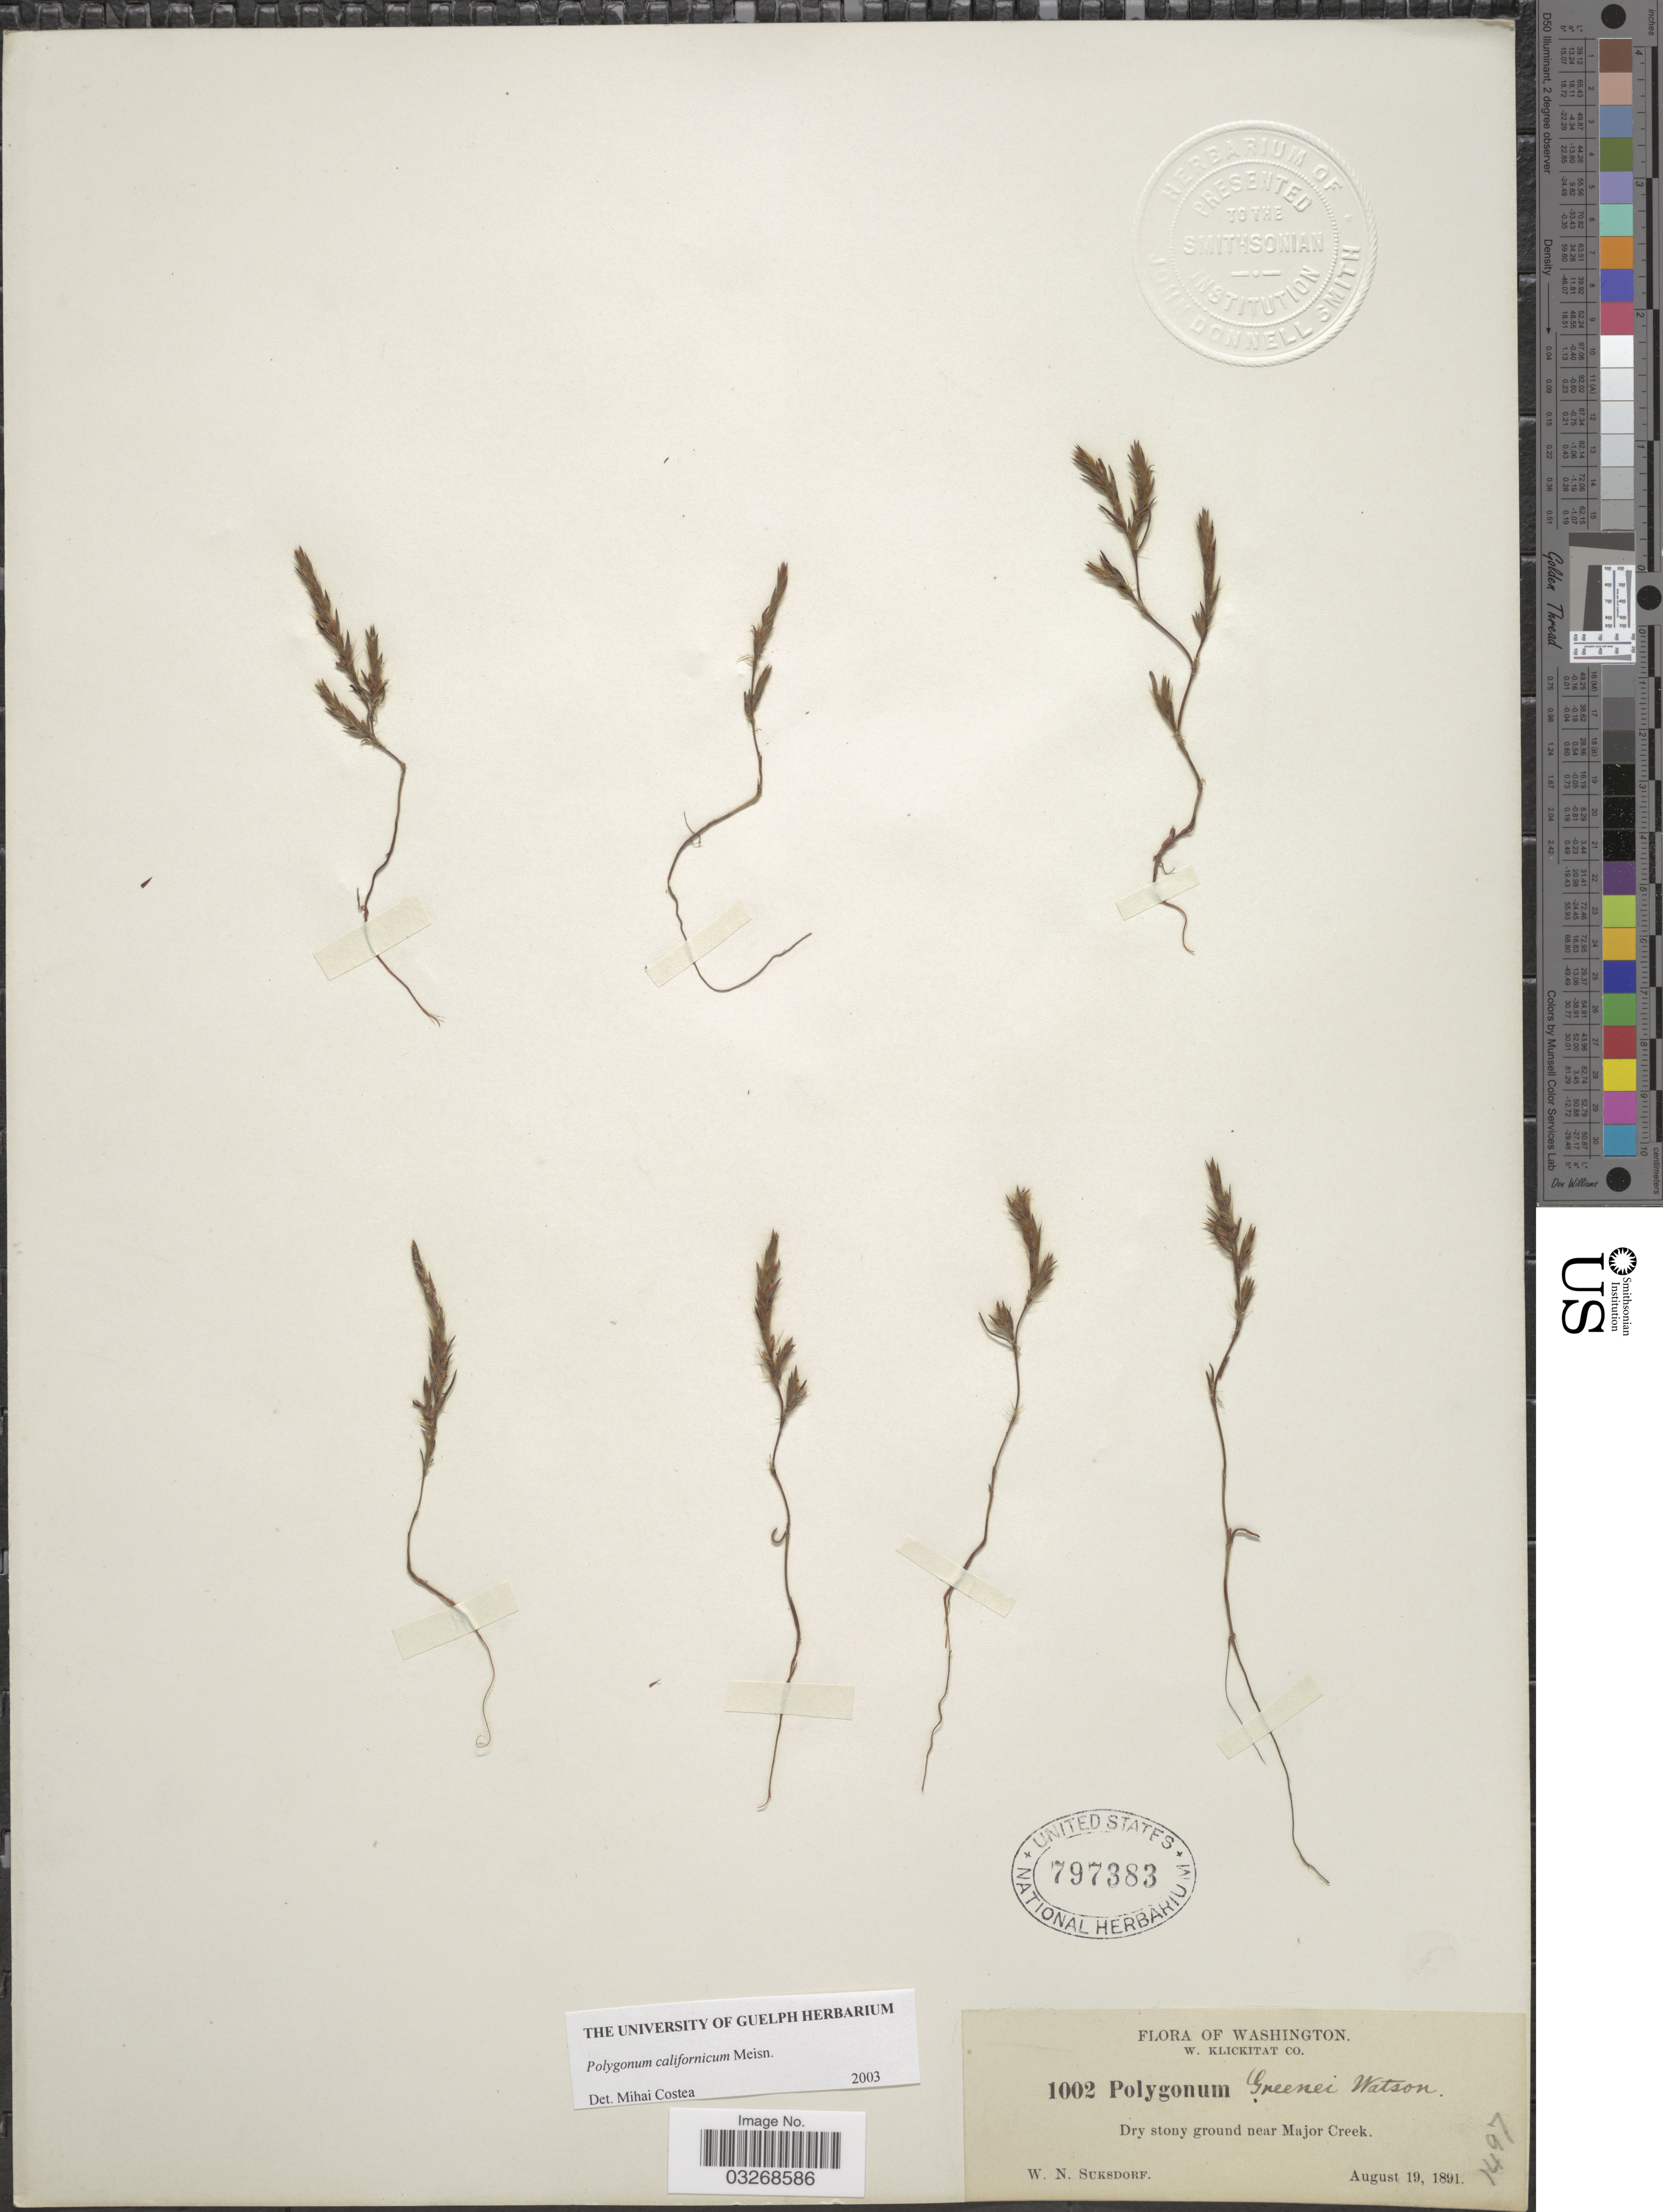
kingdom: Plantae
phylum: Tracheophyta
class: Magnoliopsida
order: Caryophyllales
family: Polygonaceae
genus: Polygonum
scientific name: Polygonum californicum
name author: Meisn.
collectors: W. N. Suksdorf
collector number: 1002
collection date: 1891-08-19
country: United States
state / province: Washington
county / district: Klickitat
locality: W. Klickitat Co. Dry stony ground near Major Creek.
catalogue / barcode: US 797383